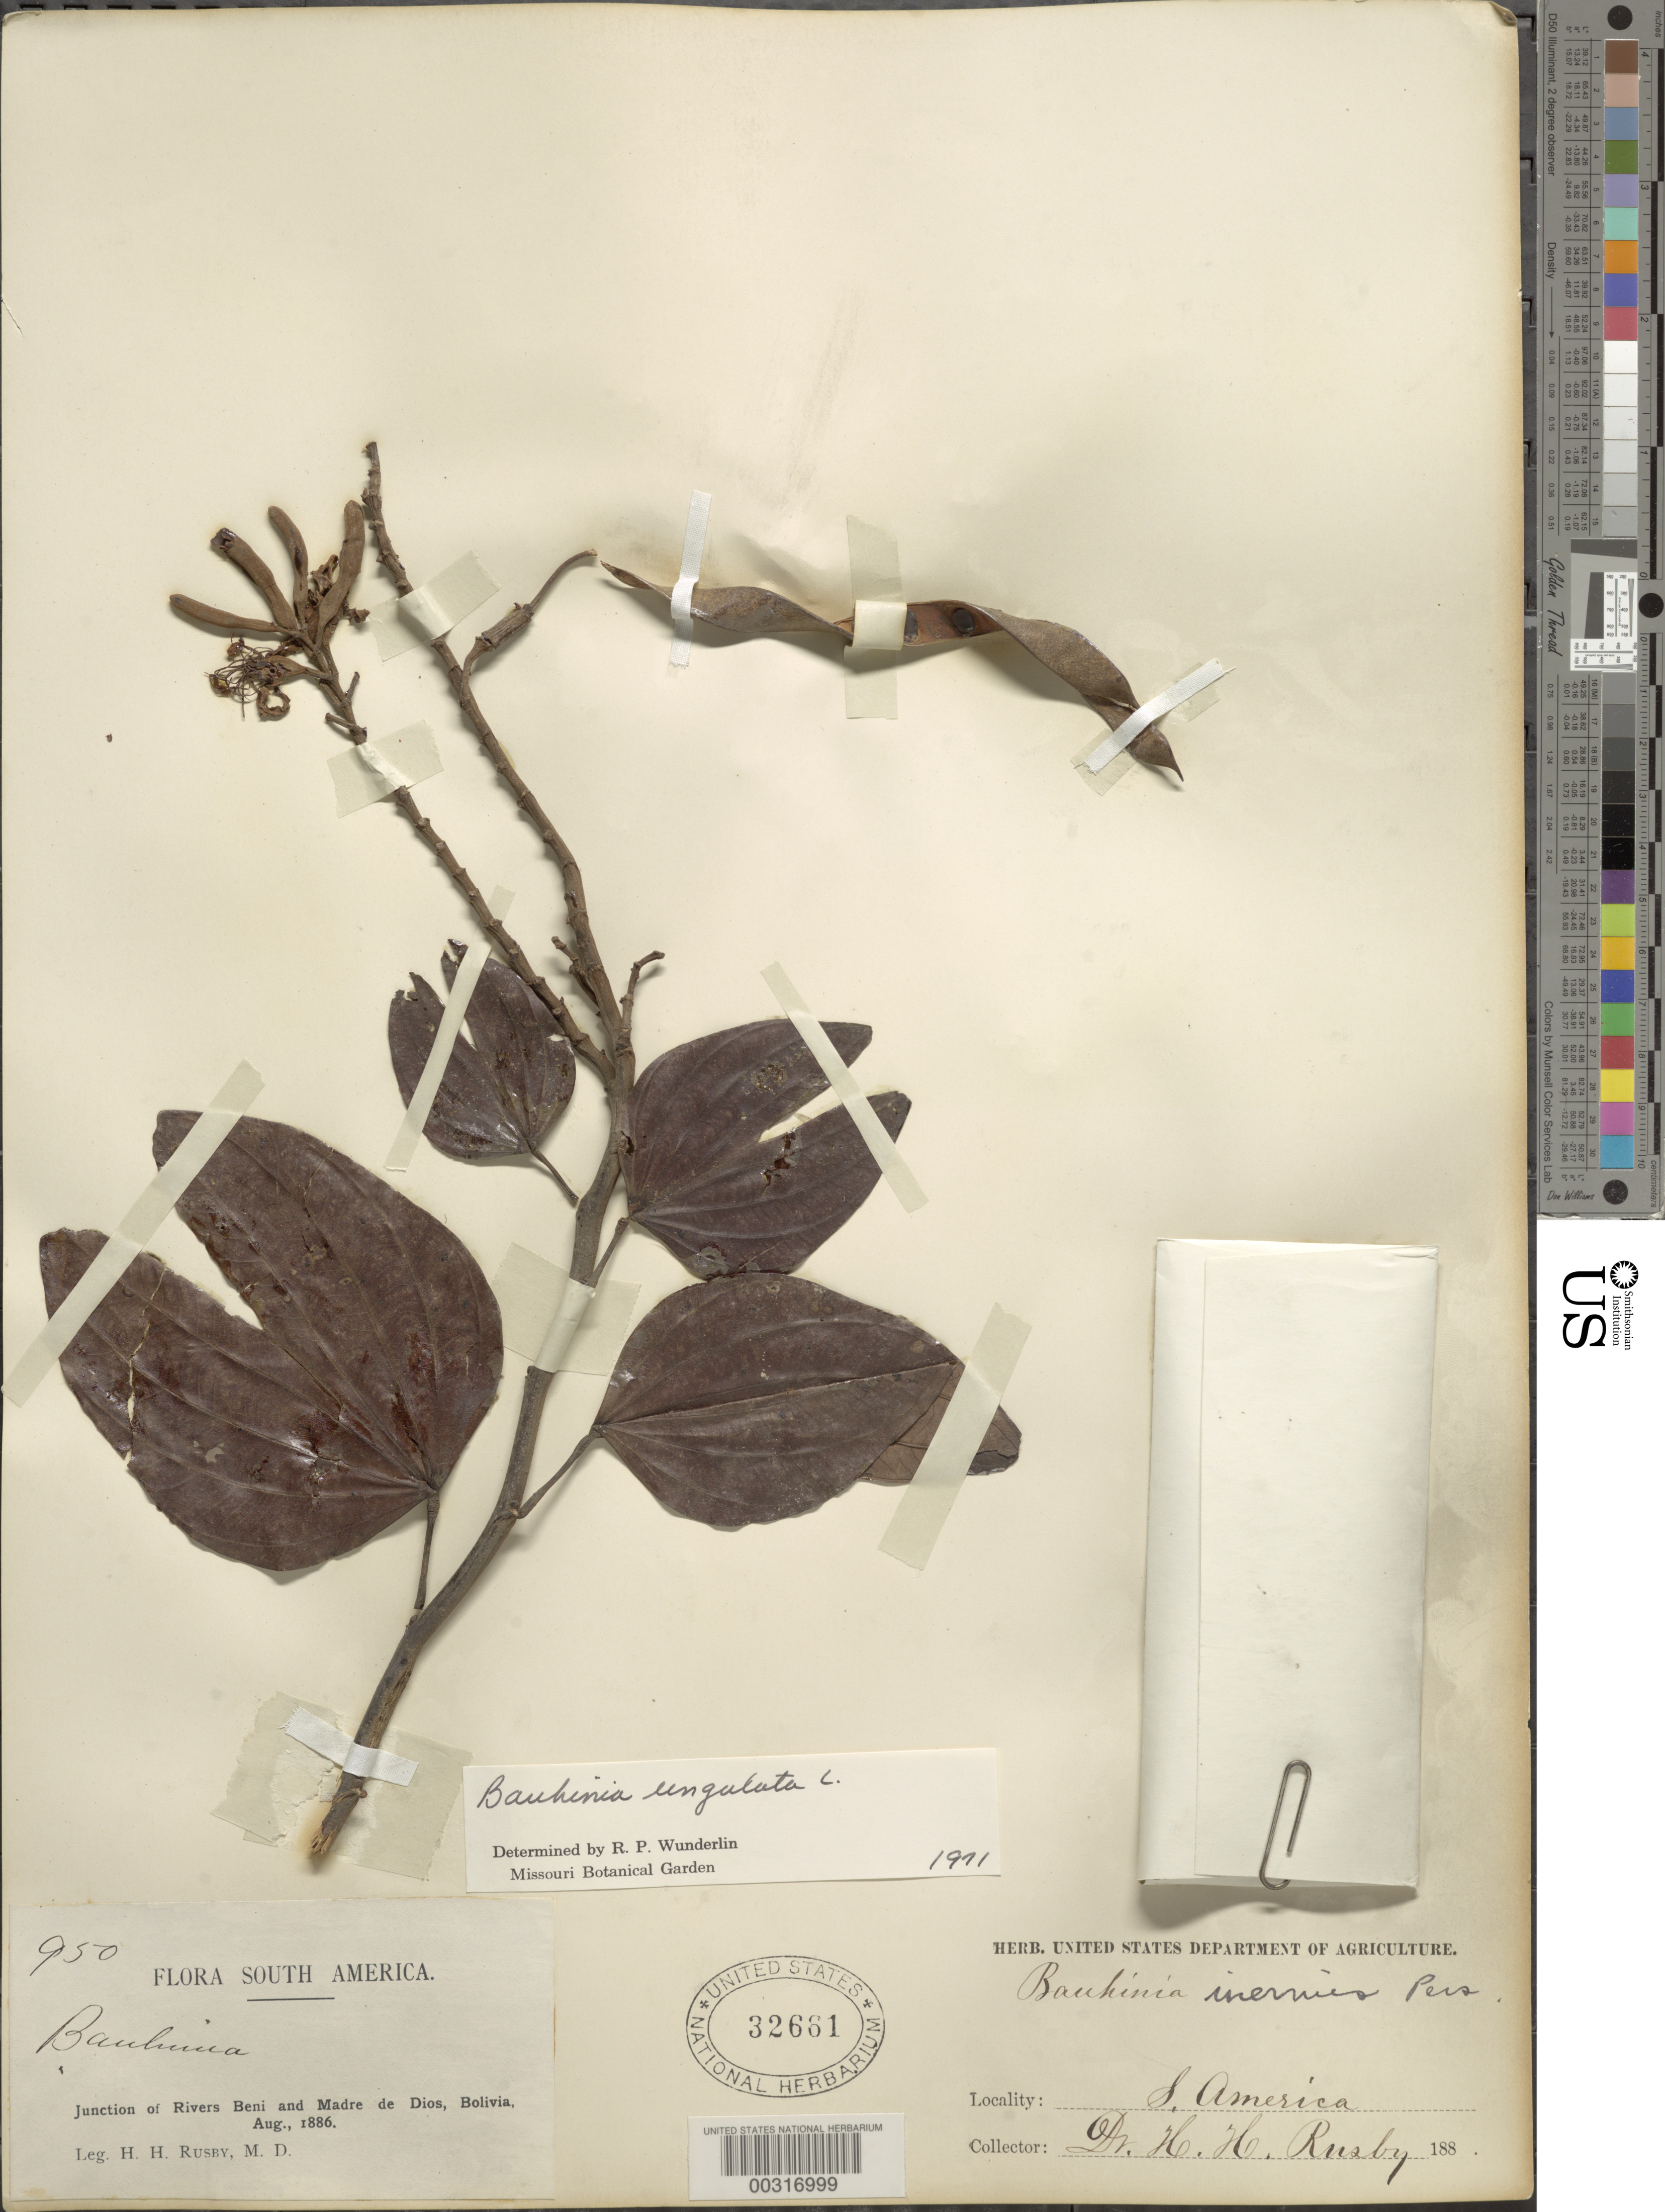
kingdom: Plantae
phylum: Tracheophyta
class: Magnoliopsida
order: Fabales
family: Fabaceae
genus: Bauhinia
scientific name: Bauhinia ungulata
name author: L.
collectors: H. H. Rusby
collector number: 950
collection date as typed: Aug 1886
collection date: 1886-08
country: Bolivia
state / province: Beni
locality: Junction of Rivers Beni and Madre de Dios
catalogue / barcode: US 32661